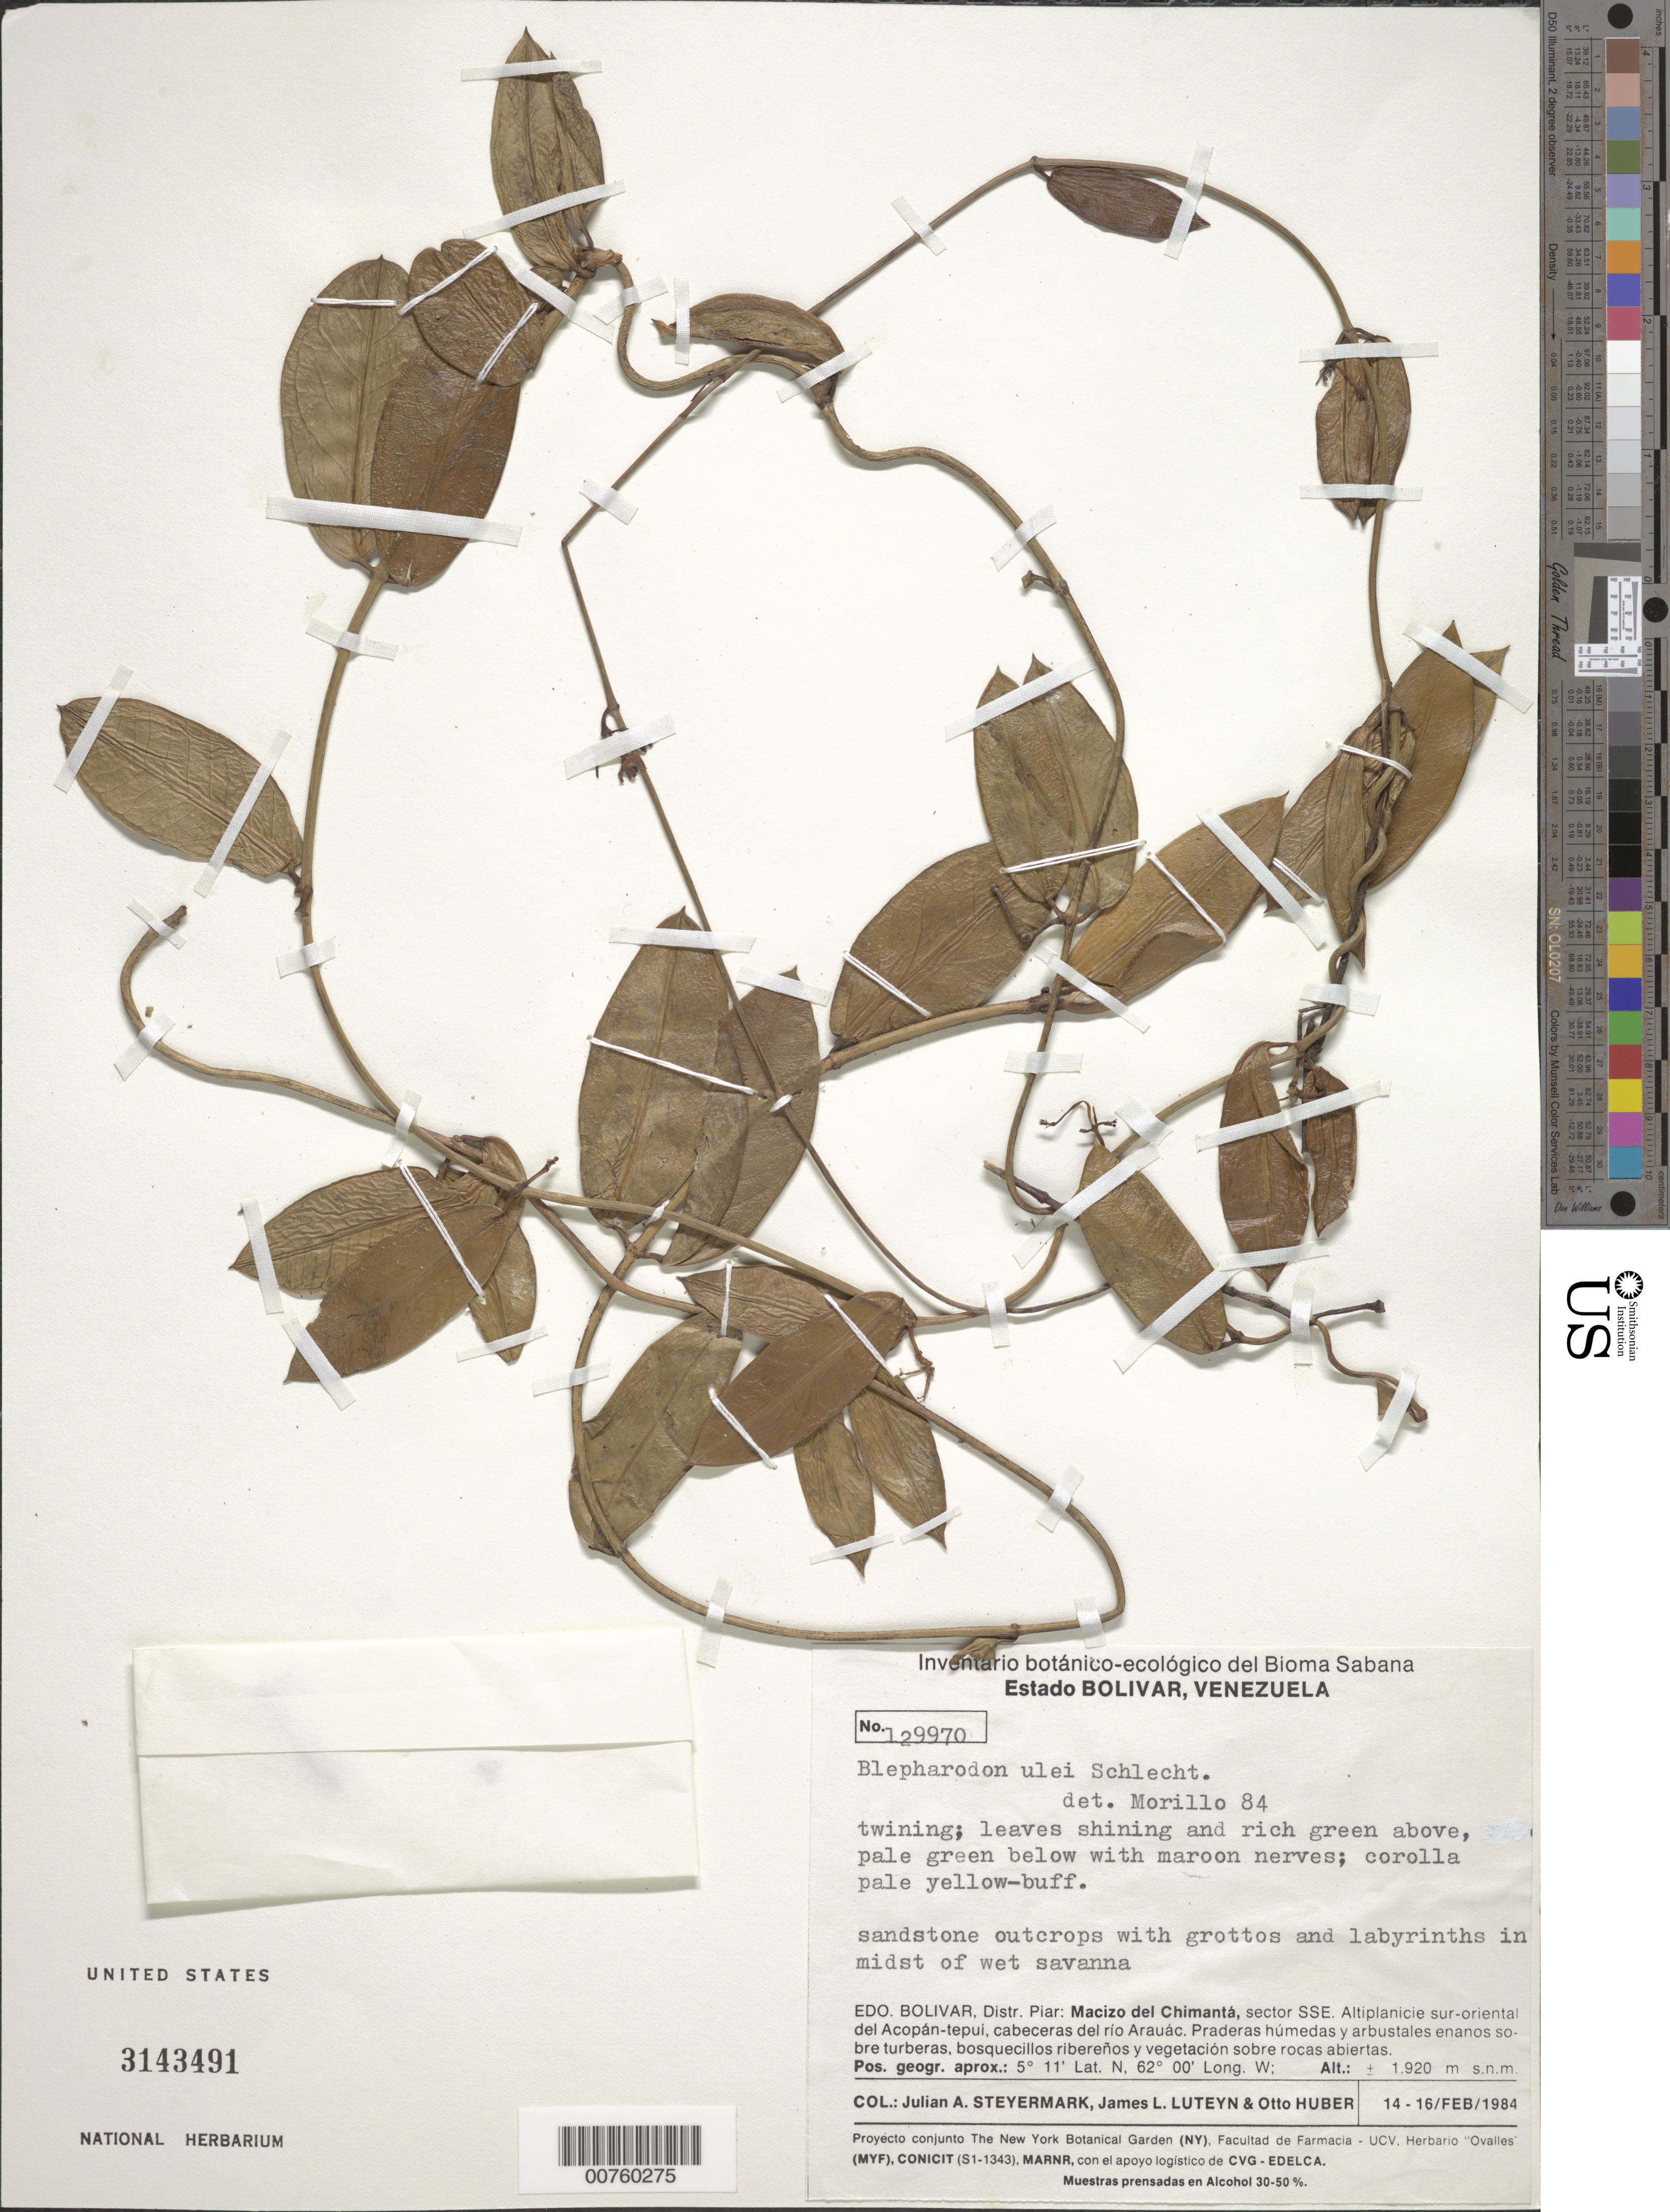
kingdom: Plantae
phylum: Tracheophyta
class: Magnoliopsida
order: Gentianales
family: Apocynaceae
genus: Blepharodon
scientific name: Blepharodon ulei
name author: Schltr.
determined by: Morillo, G. N.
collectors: J. Steyermark, J. L. Luteyn & O. Huber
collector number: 129970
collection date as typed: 14-Feb-84 to 16-Feb-84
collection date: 1984-02-14/1984-02-16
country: Venezuela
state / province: Bolívar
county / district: Piar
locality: Macizo del Chimantá, sector SSE. Altiplanicie sur-oriental del Acopán-tepuí, cabeceras del río Arauác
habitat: Sandstone outcrops with grottos & labyrinths in midst of wet savanna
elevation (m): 1920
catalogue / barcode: US 3143491